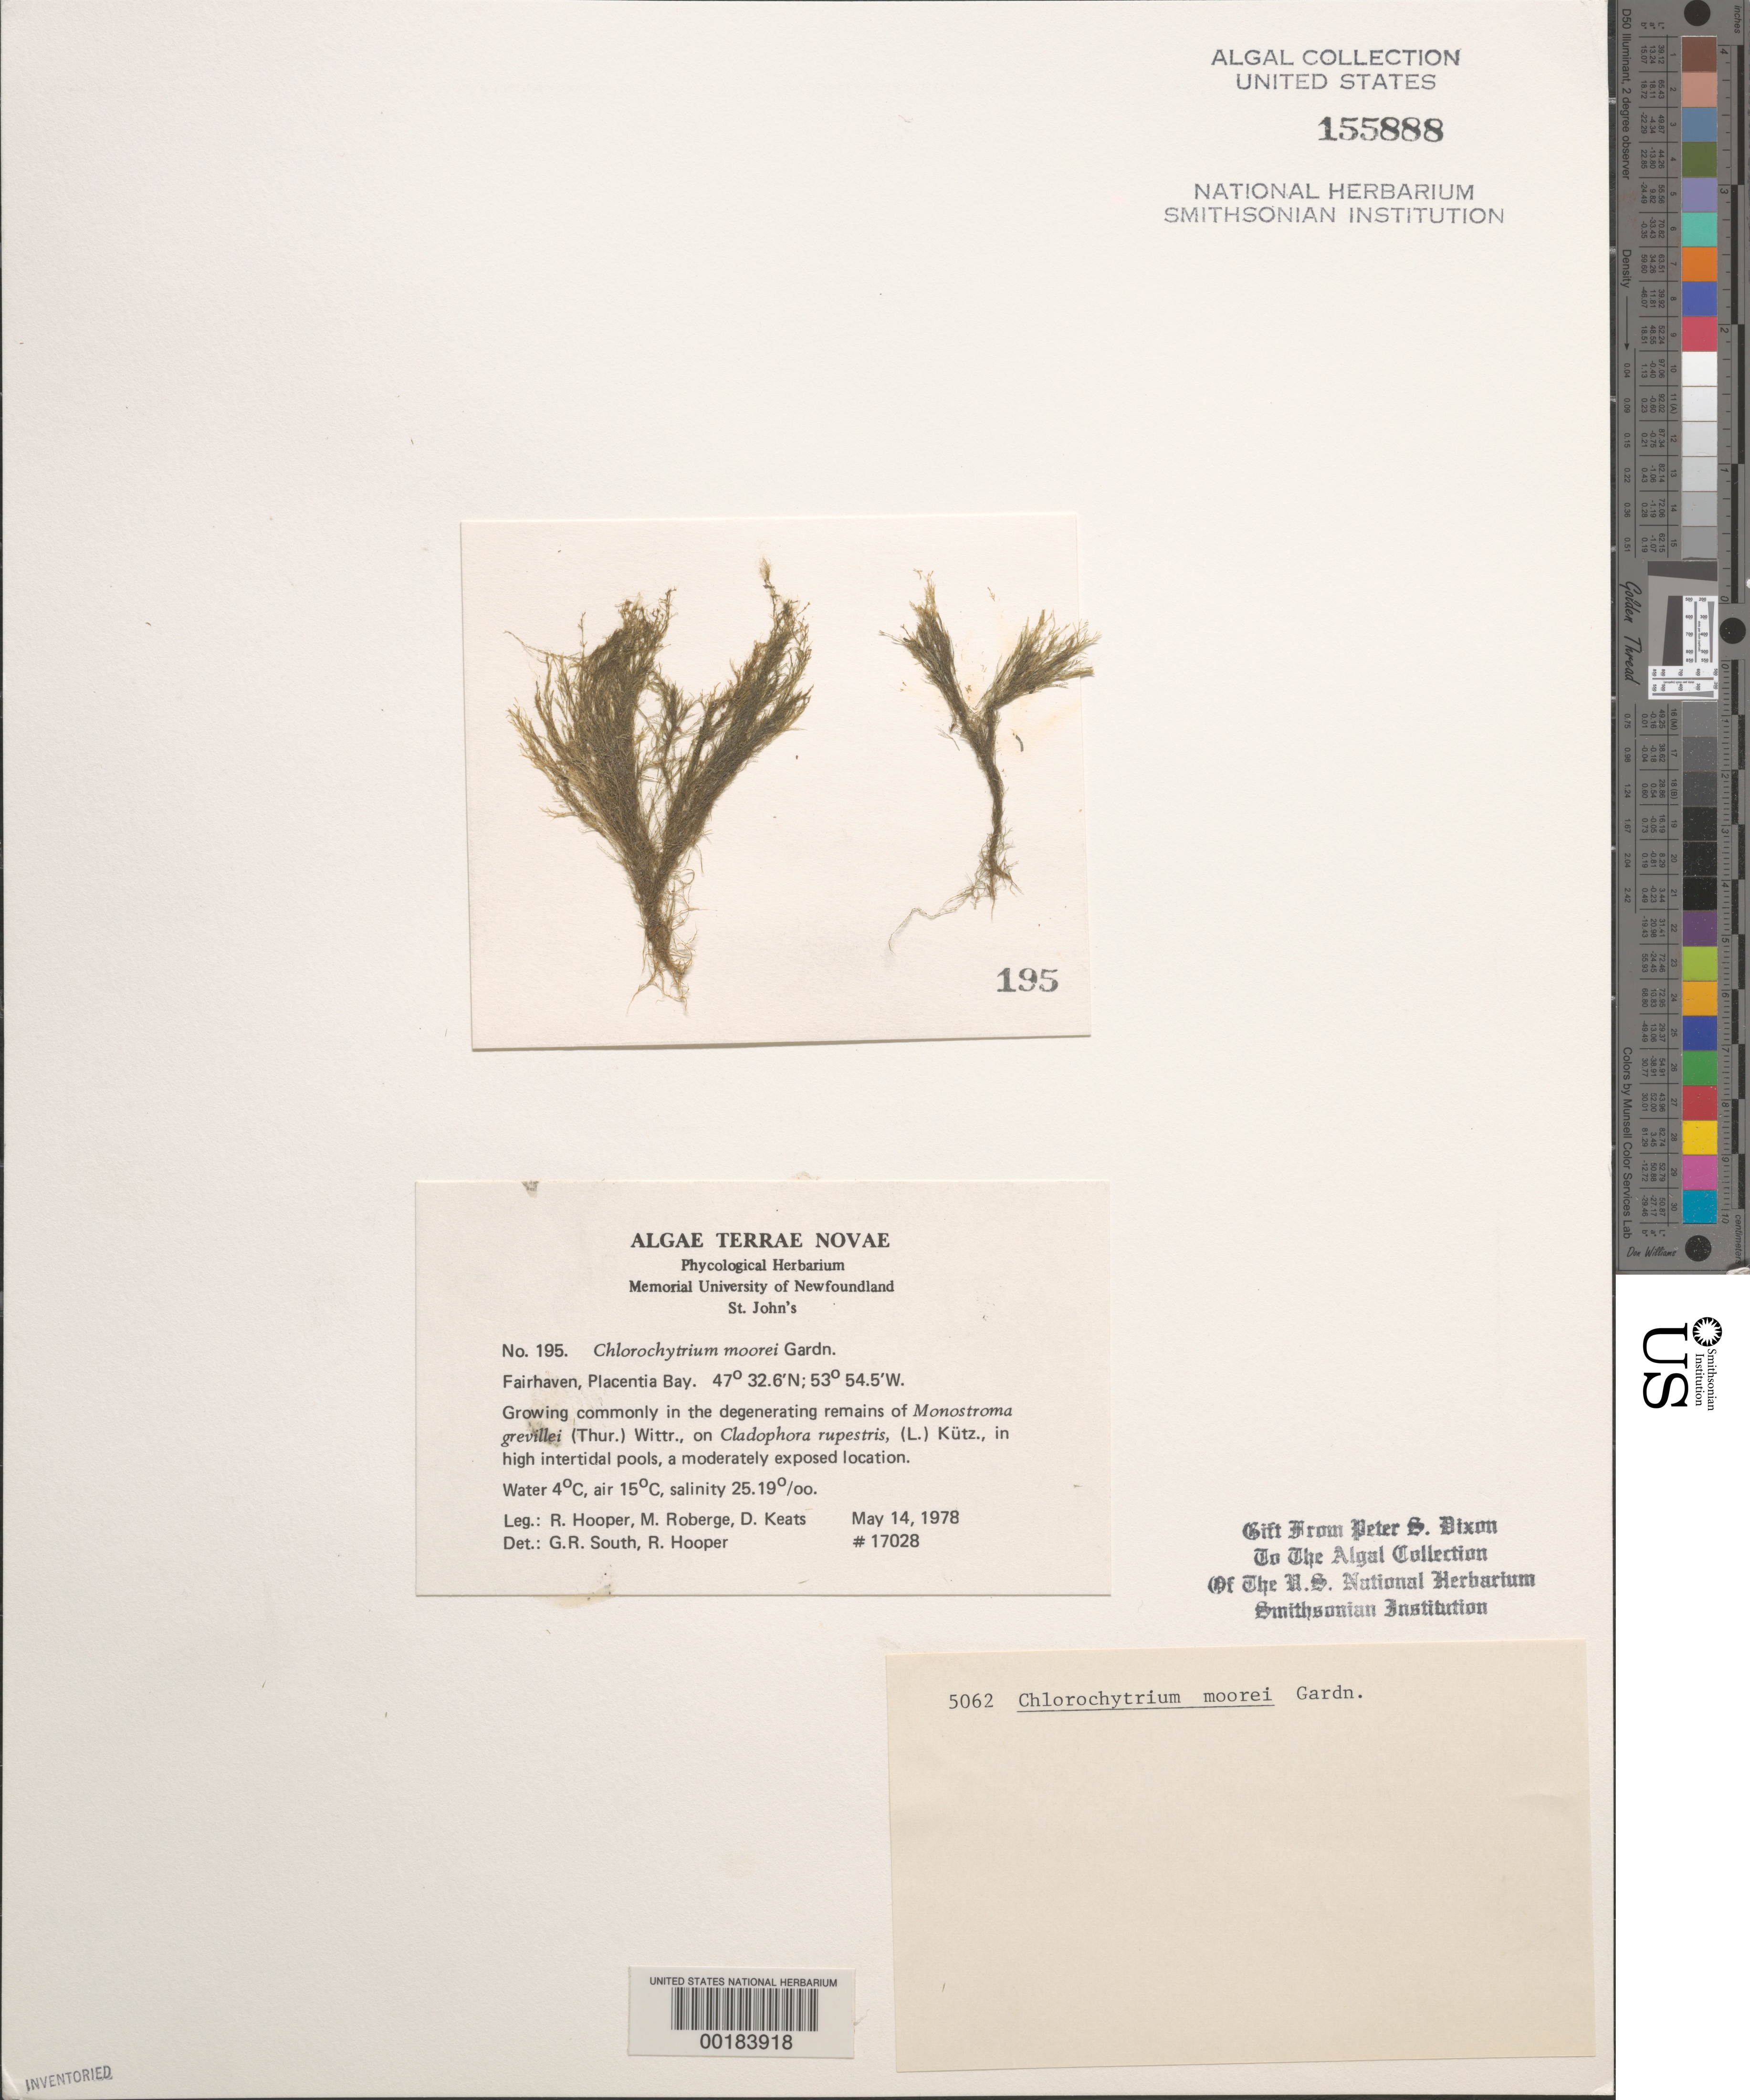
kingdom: Plantae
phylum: Chlorophyta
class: Ulvophyceae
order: Ulotrichales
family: Ulotrichaceae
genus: Chlorocystis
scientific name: Chlorocystis moorei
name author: (N.L. Gardner) Darienko et al.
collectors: R. G. Hooper, M. Roberge & D. Keats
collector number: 17028 & PSD 5062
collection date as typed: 14 May 1978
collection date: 1978-05-14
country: Canada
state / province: Newfoundland and Labrador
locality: Fairhaven, Placentia Bay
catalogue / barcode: US 155888